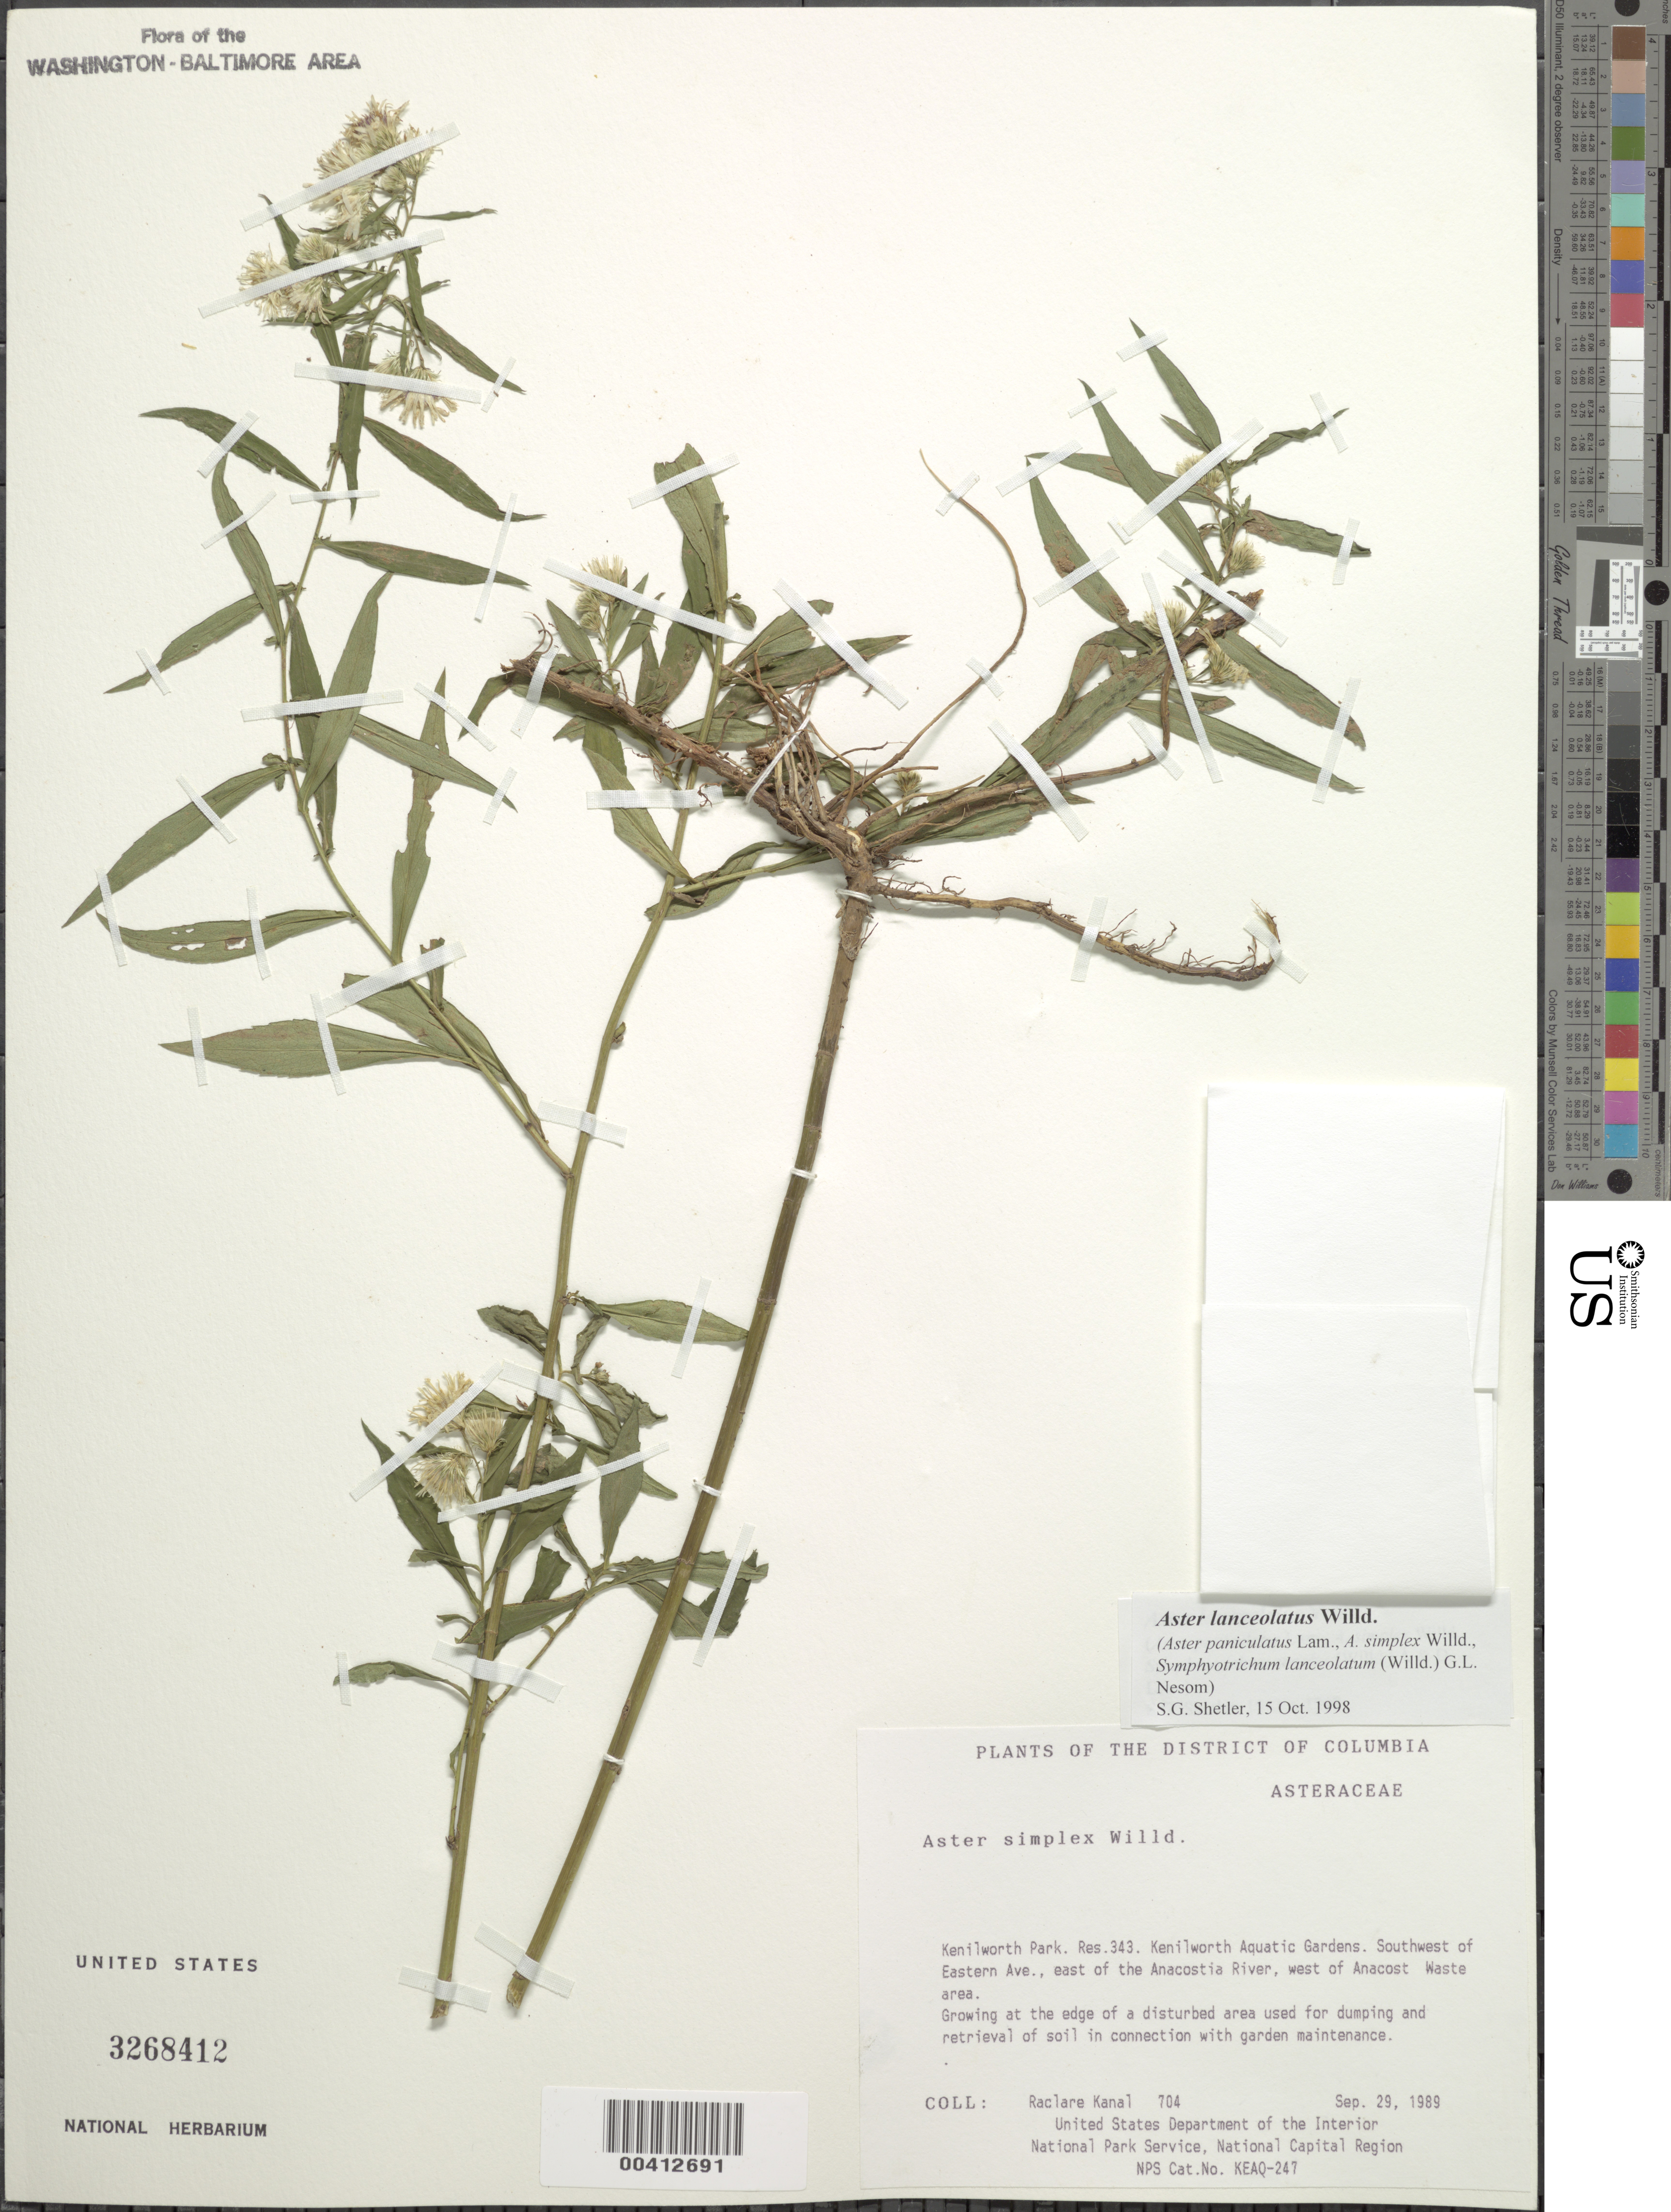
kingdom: Plantae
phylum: Tracheophyta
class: Magnoliopsida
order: Asterales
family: Asteraceae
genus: Symphyotrichum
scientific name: Symphyotrichum lanceolatum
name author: (Willd.) G.L. Nesom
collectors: R. Kanal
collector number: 704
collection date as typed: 29 Sep 1989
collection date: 1989-09-29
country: United States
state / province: District of Columbia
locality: Kenilworth Park, Res 343, SW of Eastern Ave, E of Anacostia River, W of Anacostia Ave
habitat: Riverwall edge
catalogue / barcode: US 3268412